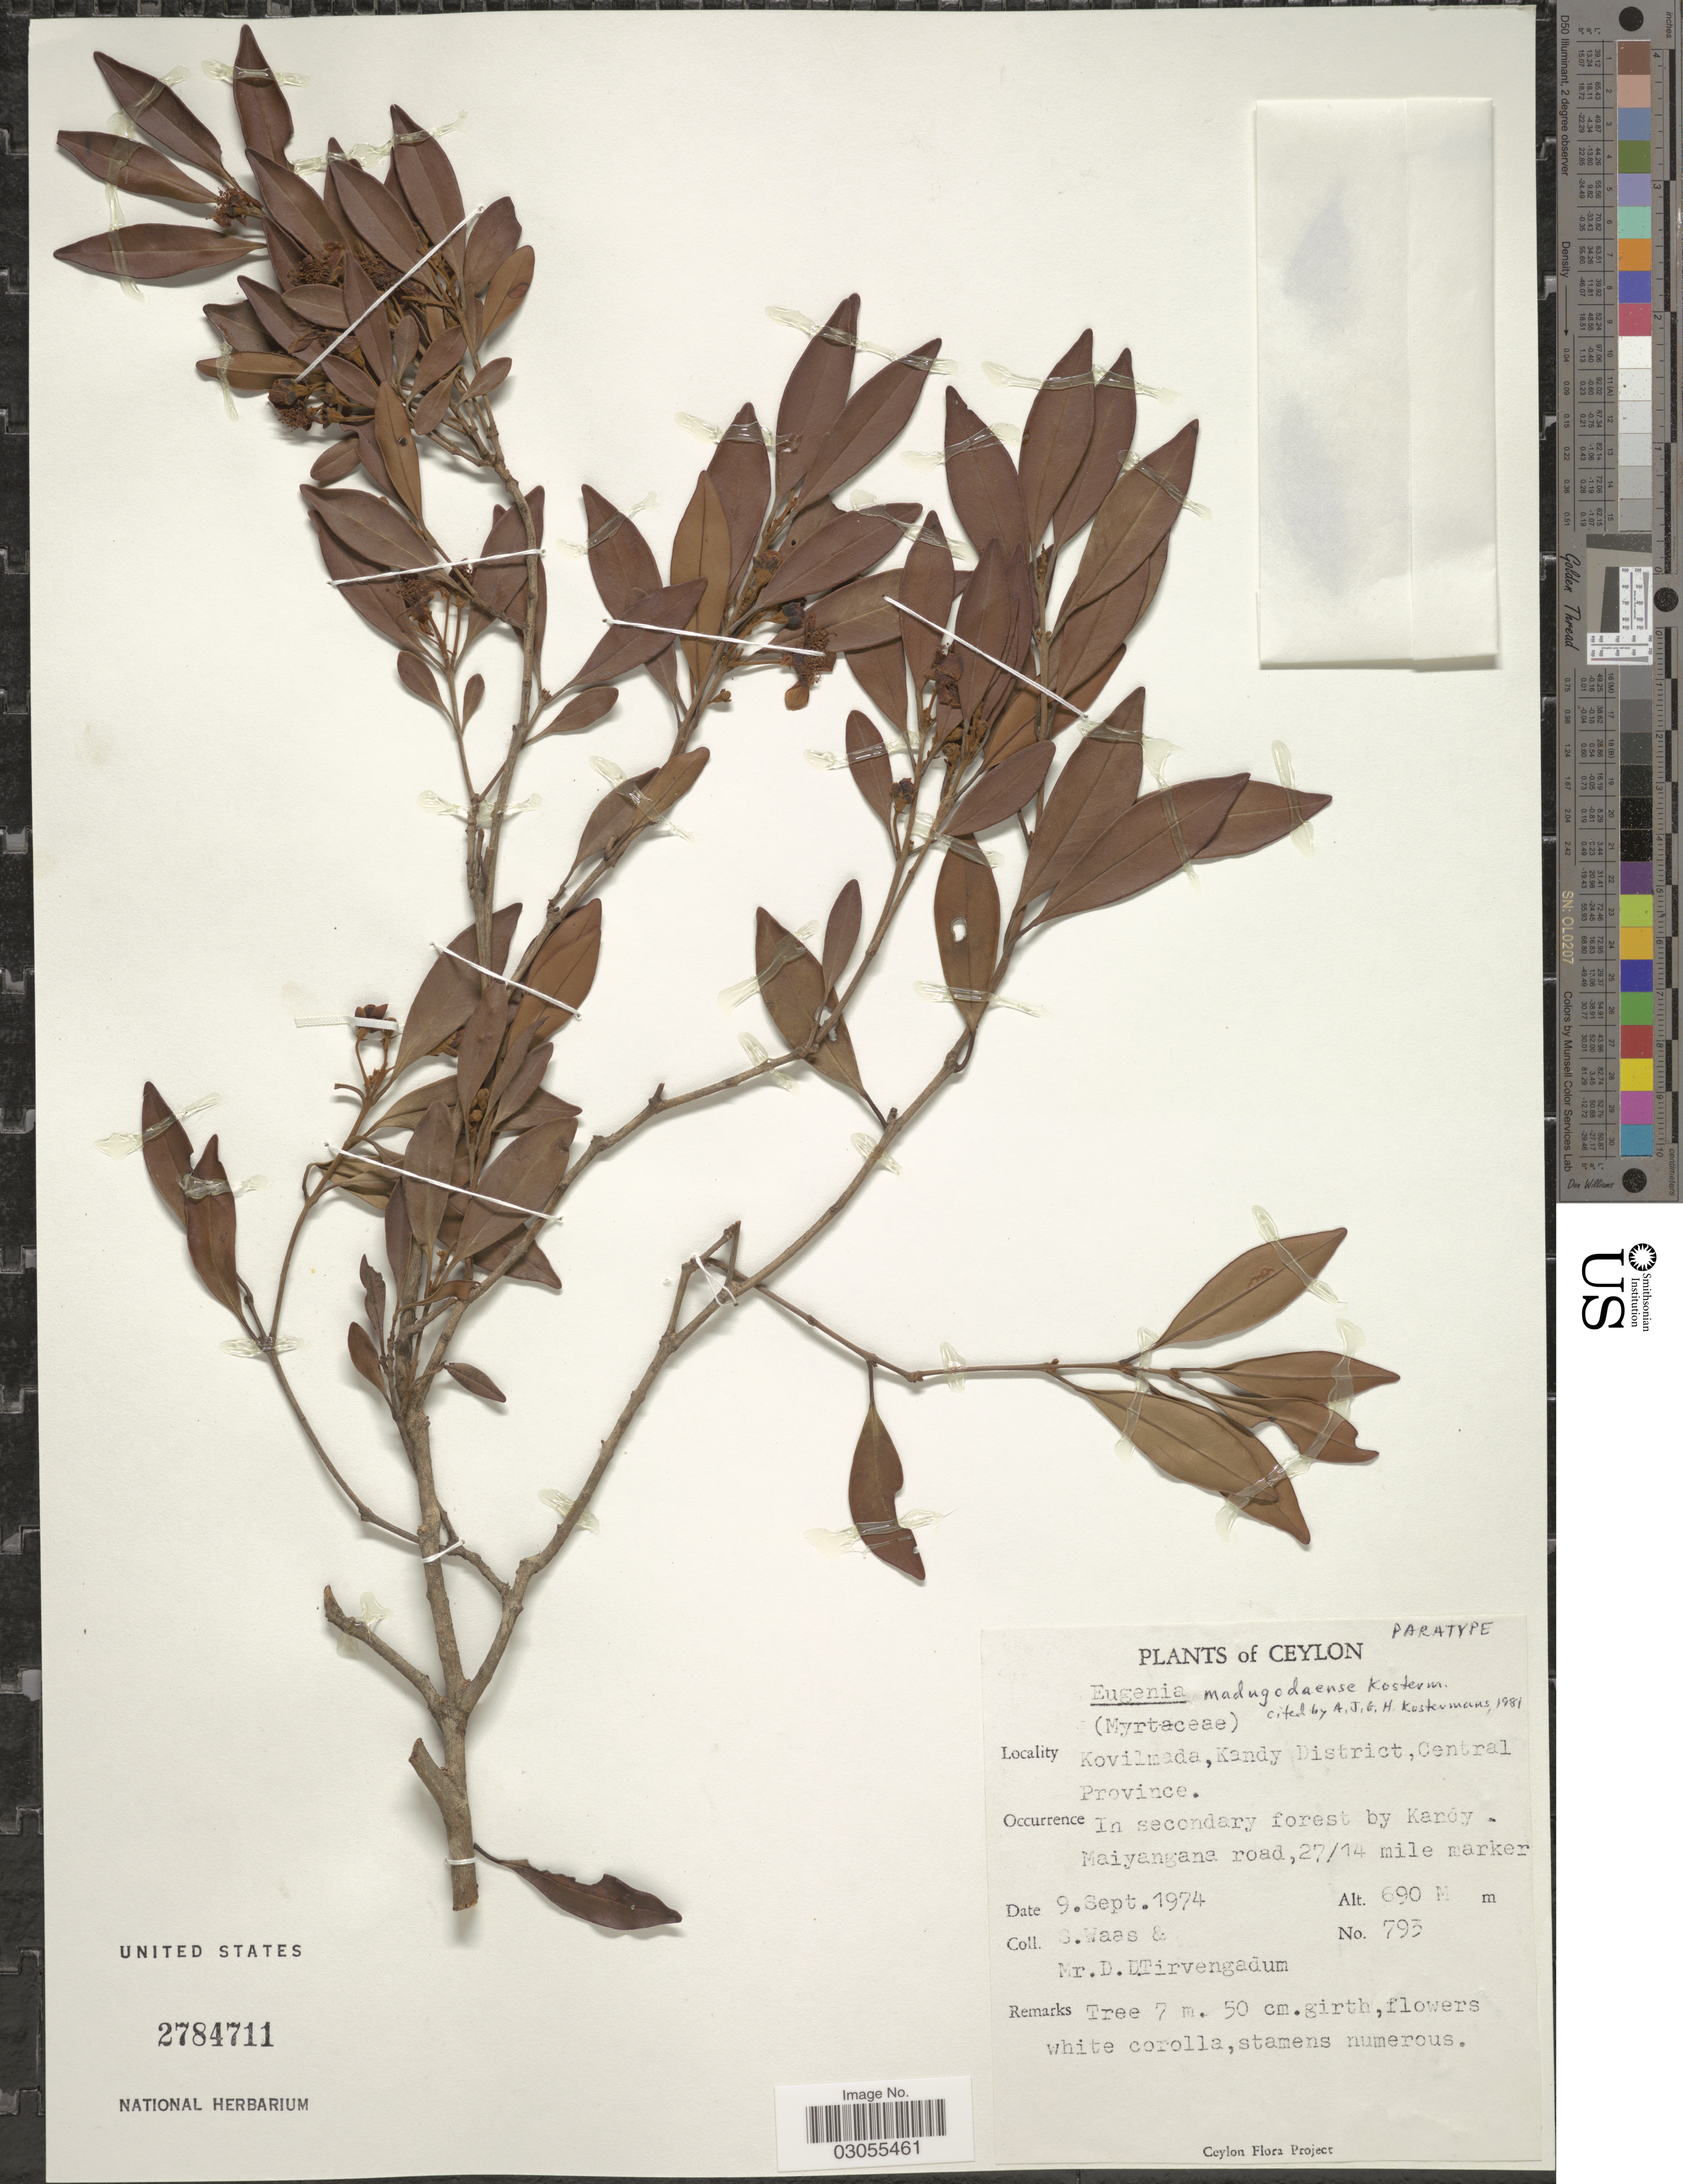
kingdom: Plantae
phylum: Tracheophyta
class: Magnoliopsida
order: Myrtales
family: Myrtaceae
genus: Eugenia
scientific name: Eugenia madugodaense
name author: Kosterm.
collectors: S. Waas & D. Tirvengadum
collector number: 793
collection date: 1974-09-09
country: Sri Lanka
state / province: Central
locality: Ceylon. Kovilmada, Kandy District. By Kandy Maiyangana road, 27/14 mile marker.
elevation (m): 690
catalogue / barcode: US 2784711